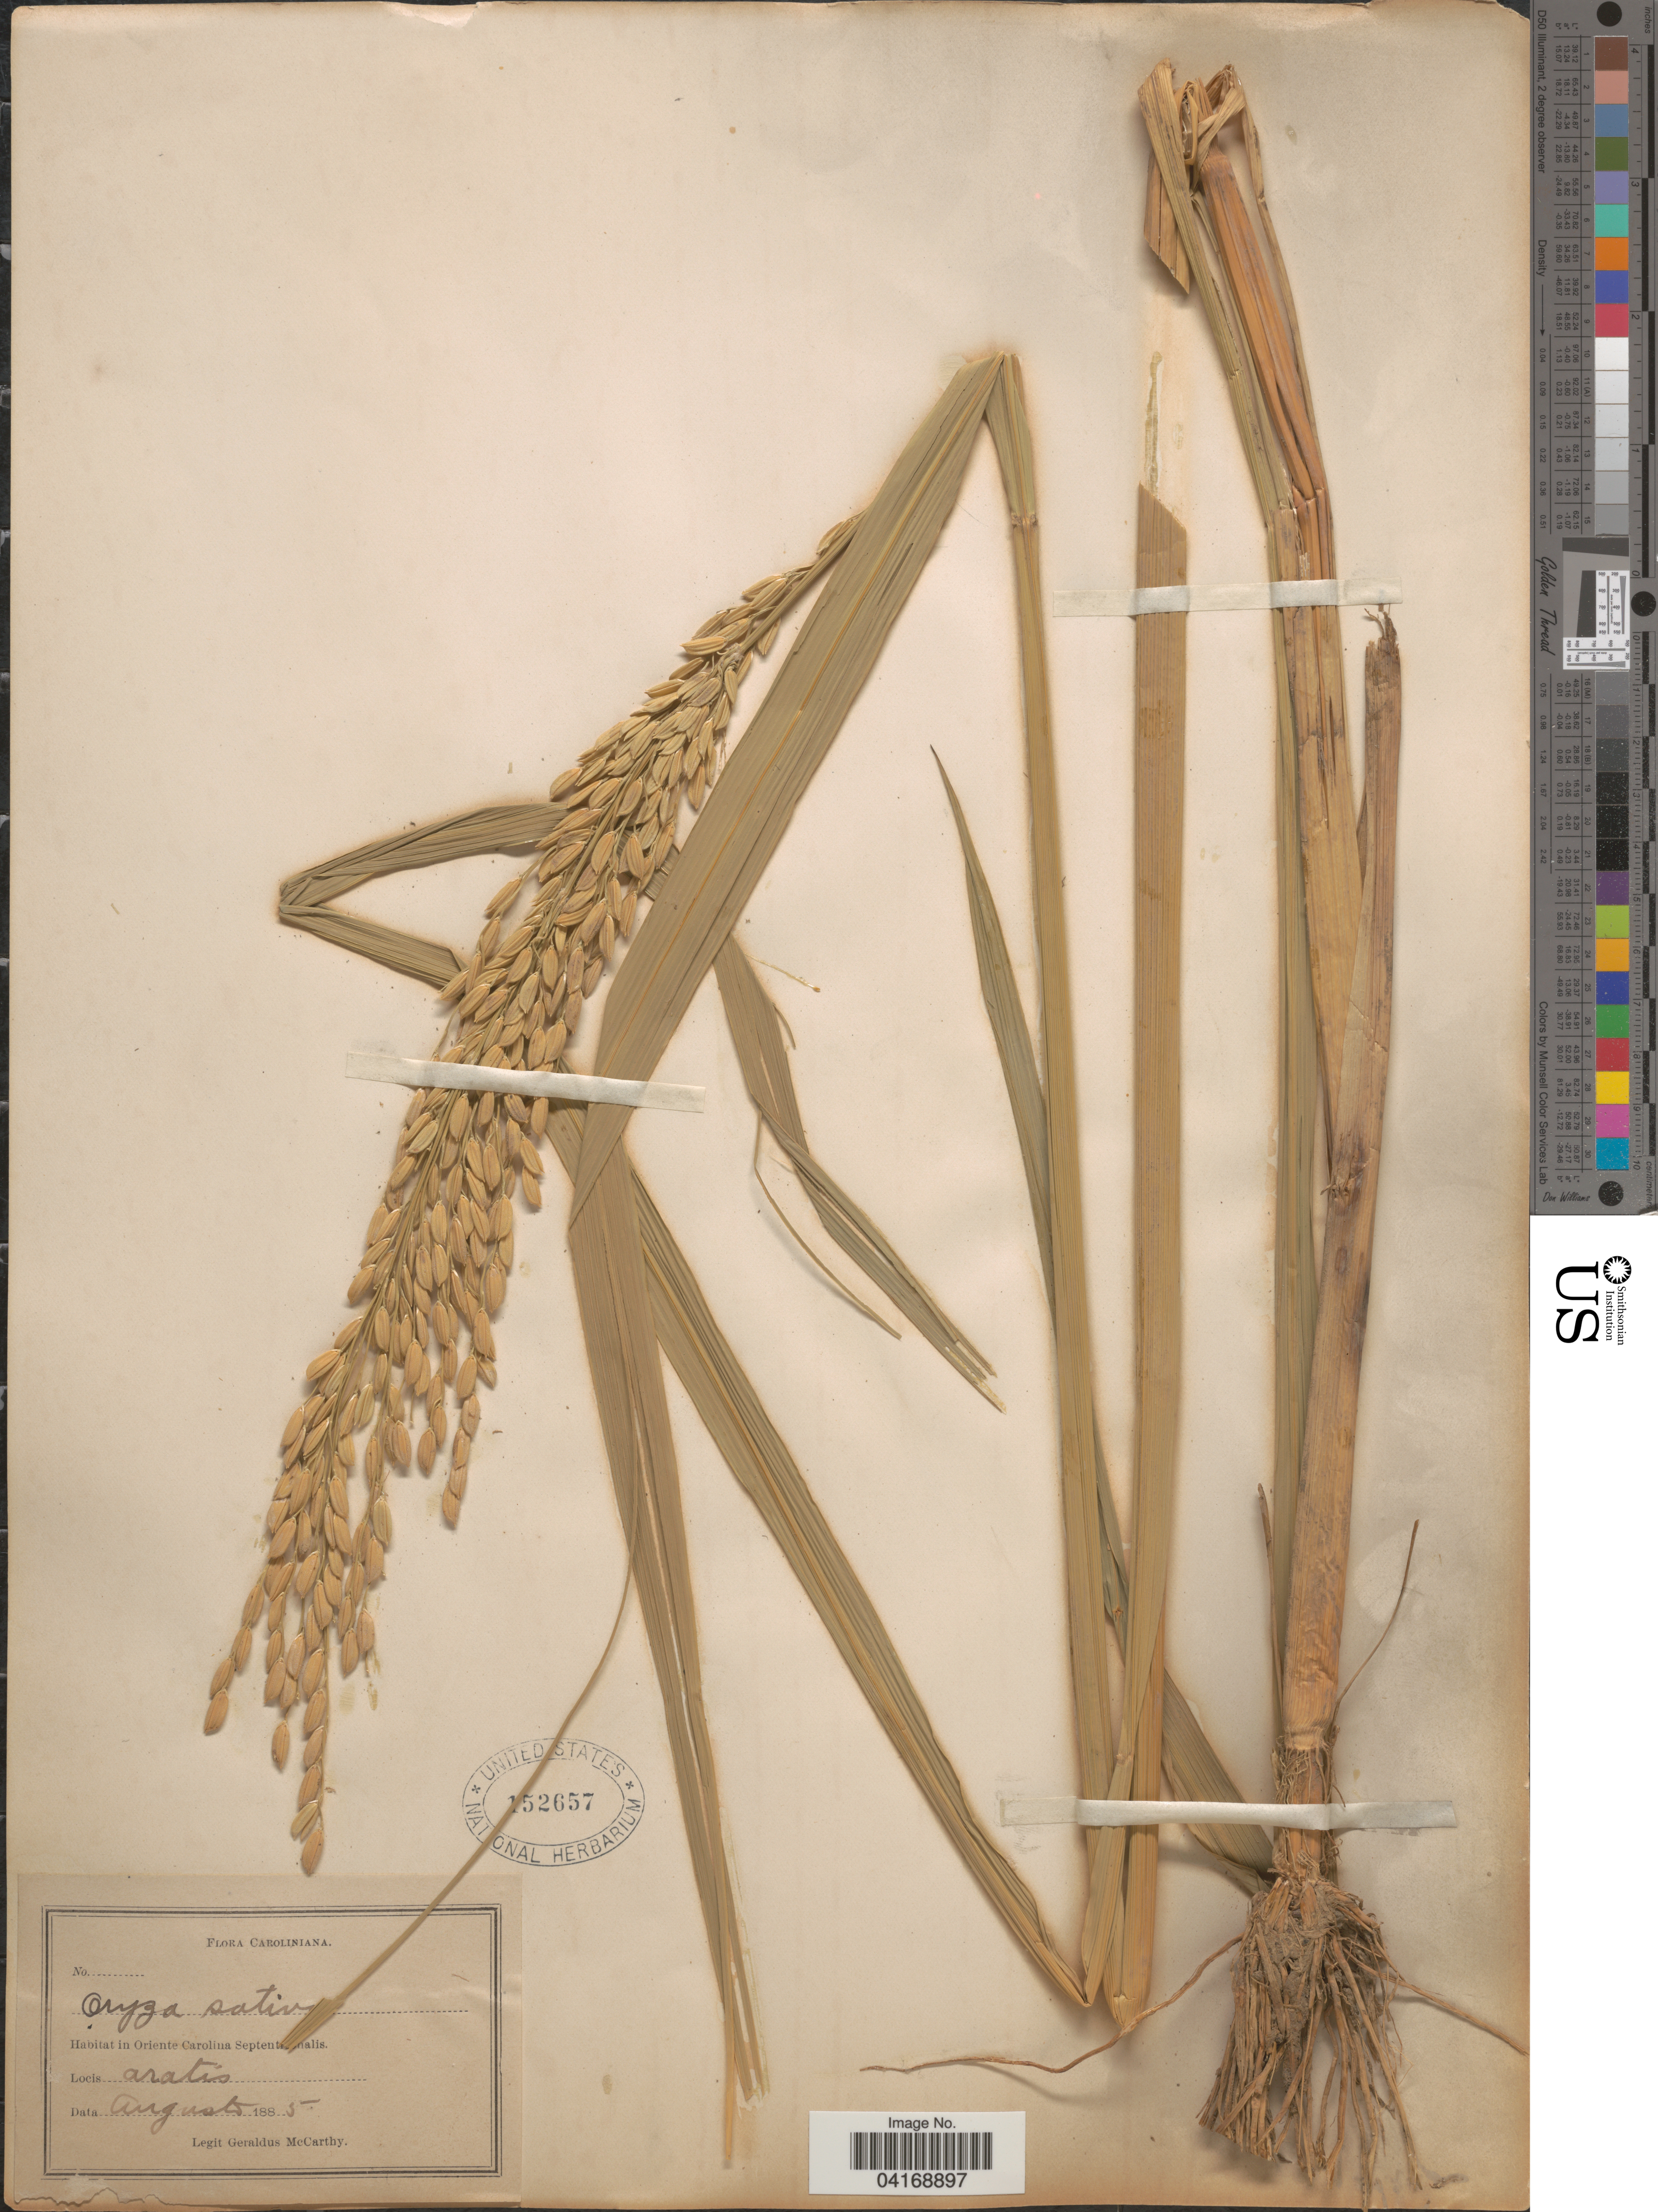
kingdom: Plantae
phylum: Tracheophyta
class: Liliopsida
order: Poales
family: Poaceae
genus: Oryza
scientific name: Oryza sativa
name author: L.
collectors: M. McCarthy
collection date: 1885-08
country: United States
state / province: North Carolina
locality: Caroliniana. In Oriente Carolina Septentrionalis.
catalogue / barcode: US 152657